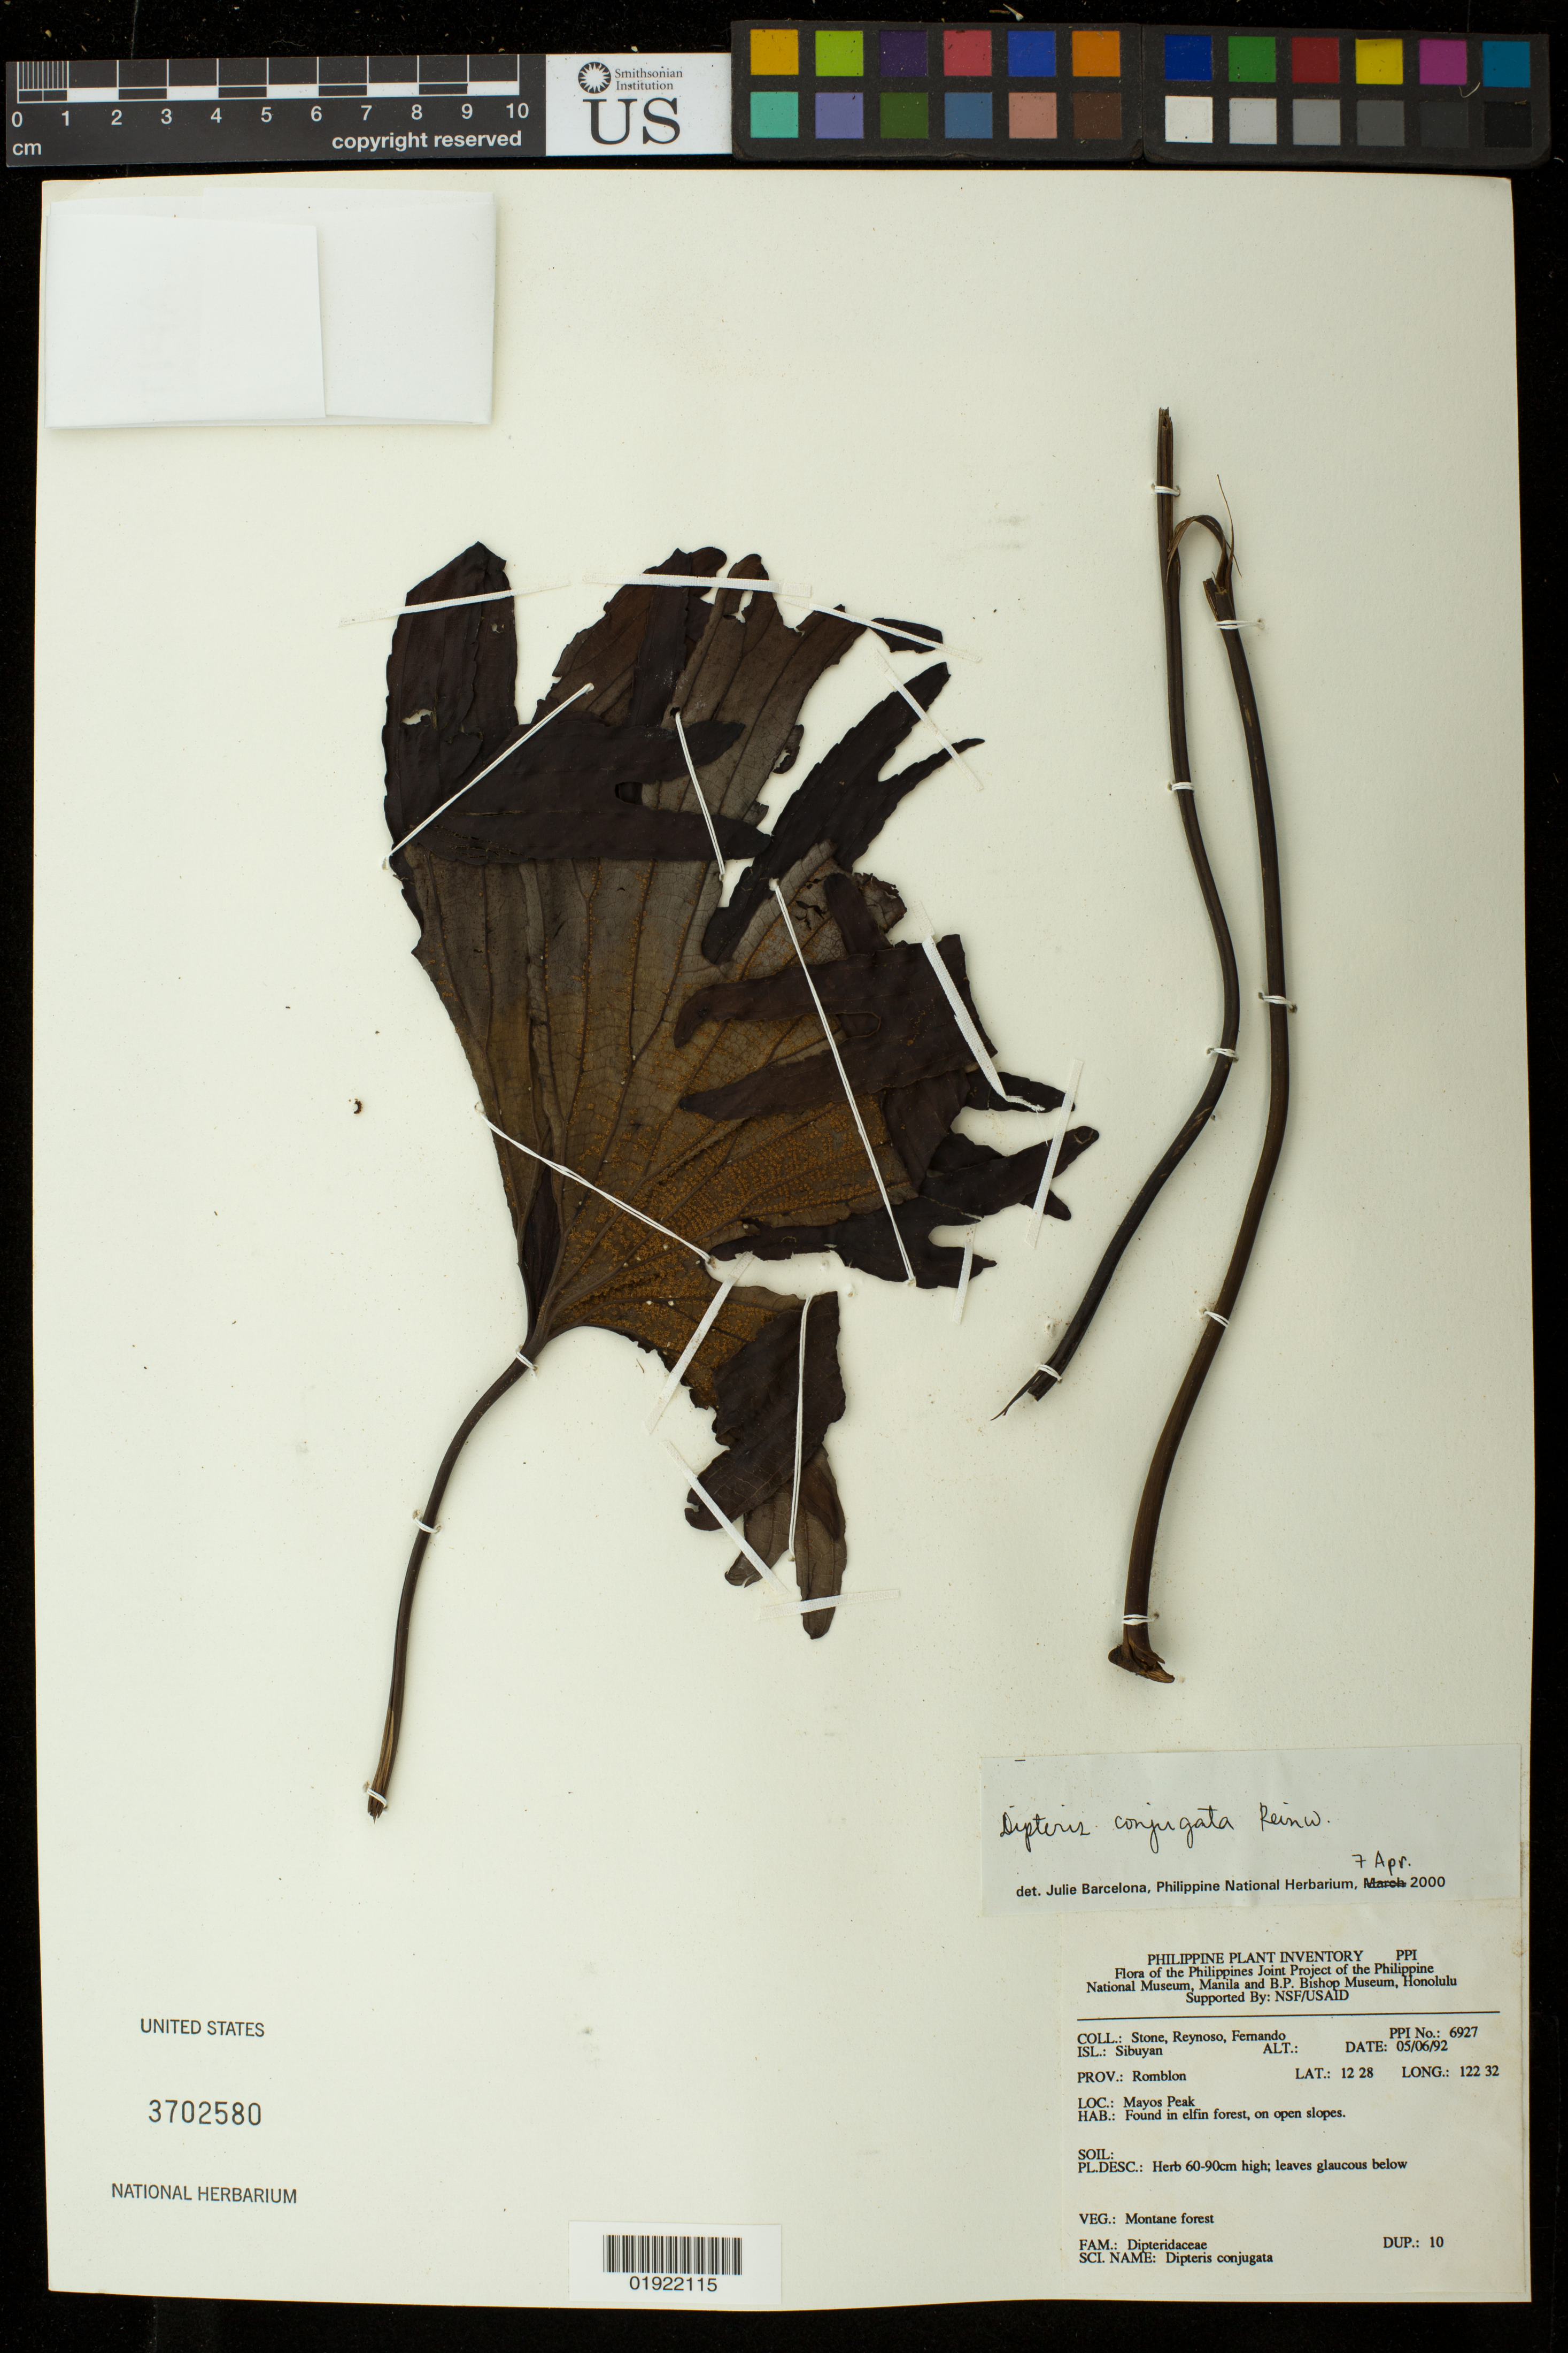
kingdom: Plantae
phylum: Tracheophyta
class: Polypodiopsida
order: Gleicheniales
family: Dipteridaceae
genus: Dipteris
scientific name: Dipteris conjugata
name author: Reinw.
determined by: Barcelona, Julie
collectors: -. Stone, E. Reynoso & -- Fernando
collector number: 6927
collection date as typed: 05/06/92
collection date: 1992-06-05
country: Philippines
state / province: Western Visayas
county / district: Romblon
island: Sibuyan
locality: Prov.: Romblon, Mayos Peak, found in elfin forest, on open slopes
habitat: montane forest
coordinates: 12 28, 122 32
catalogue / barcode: US 3702580